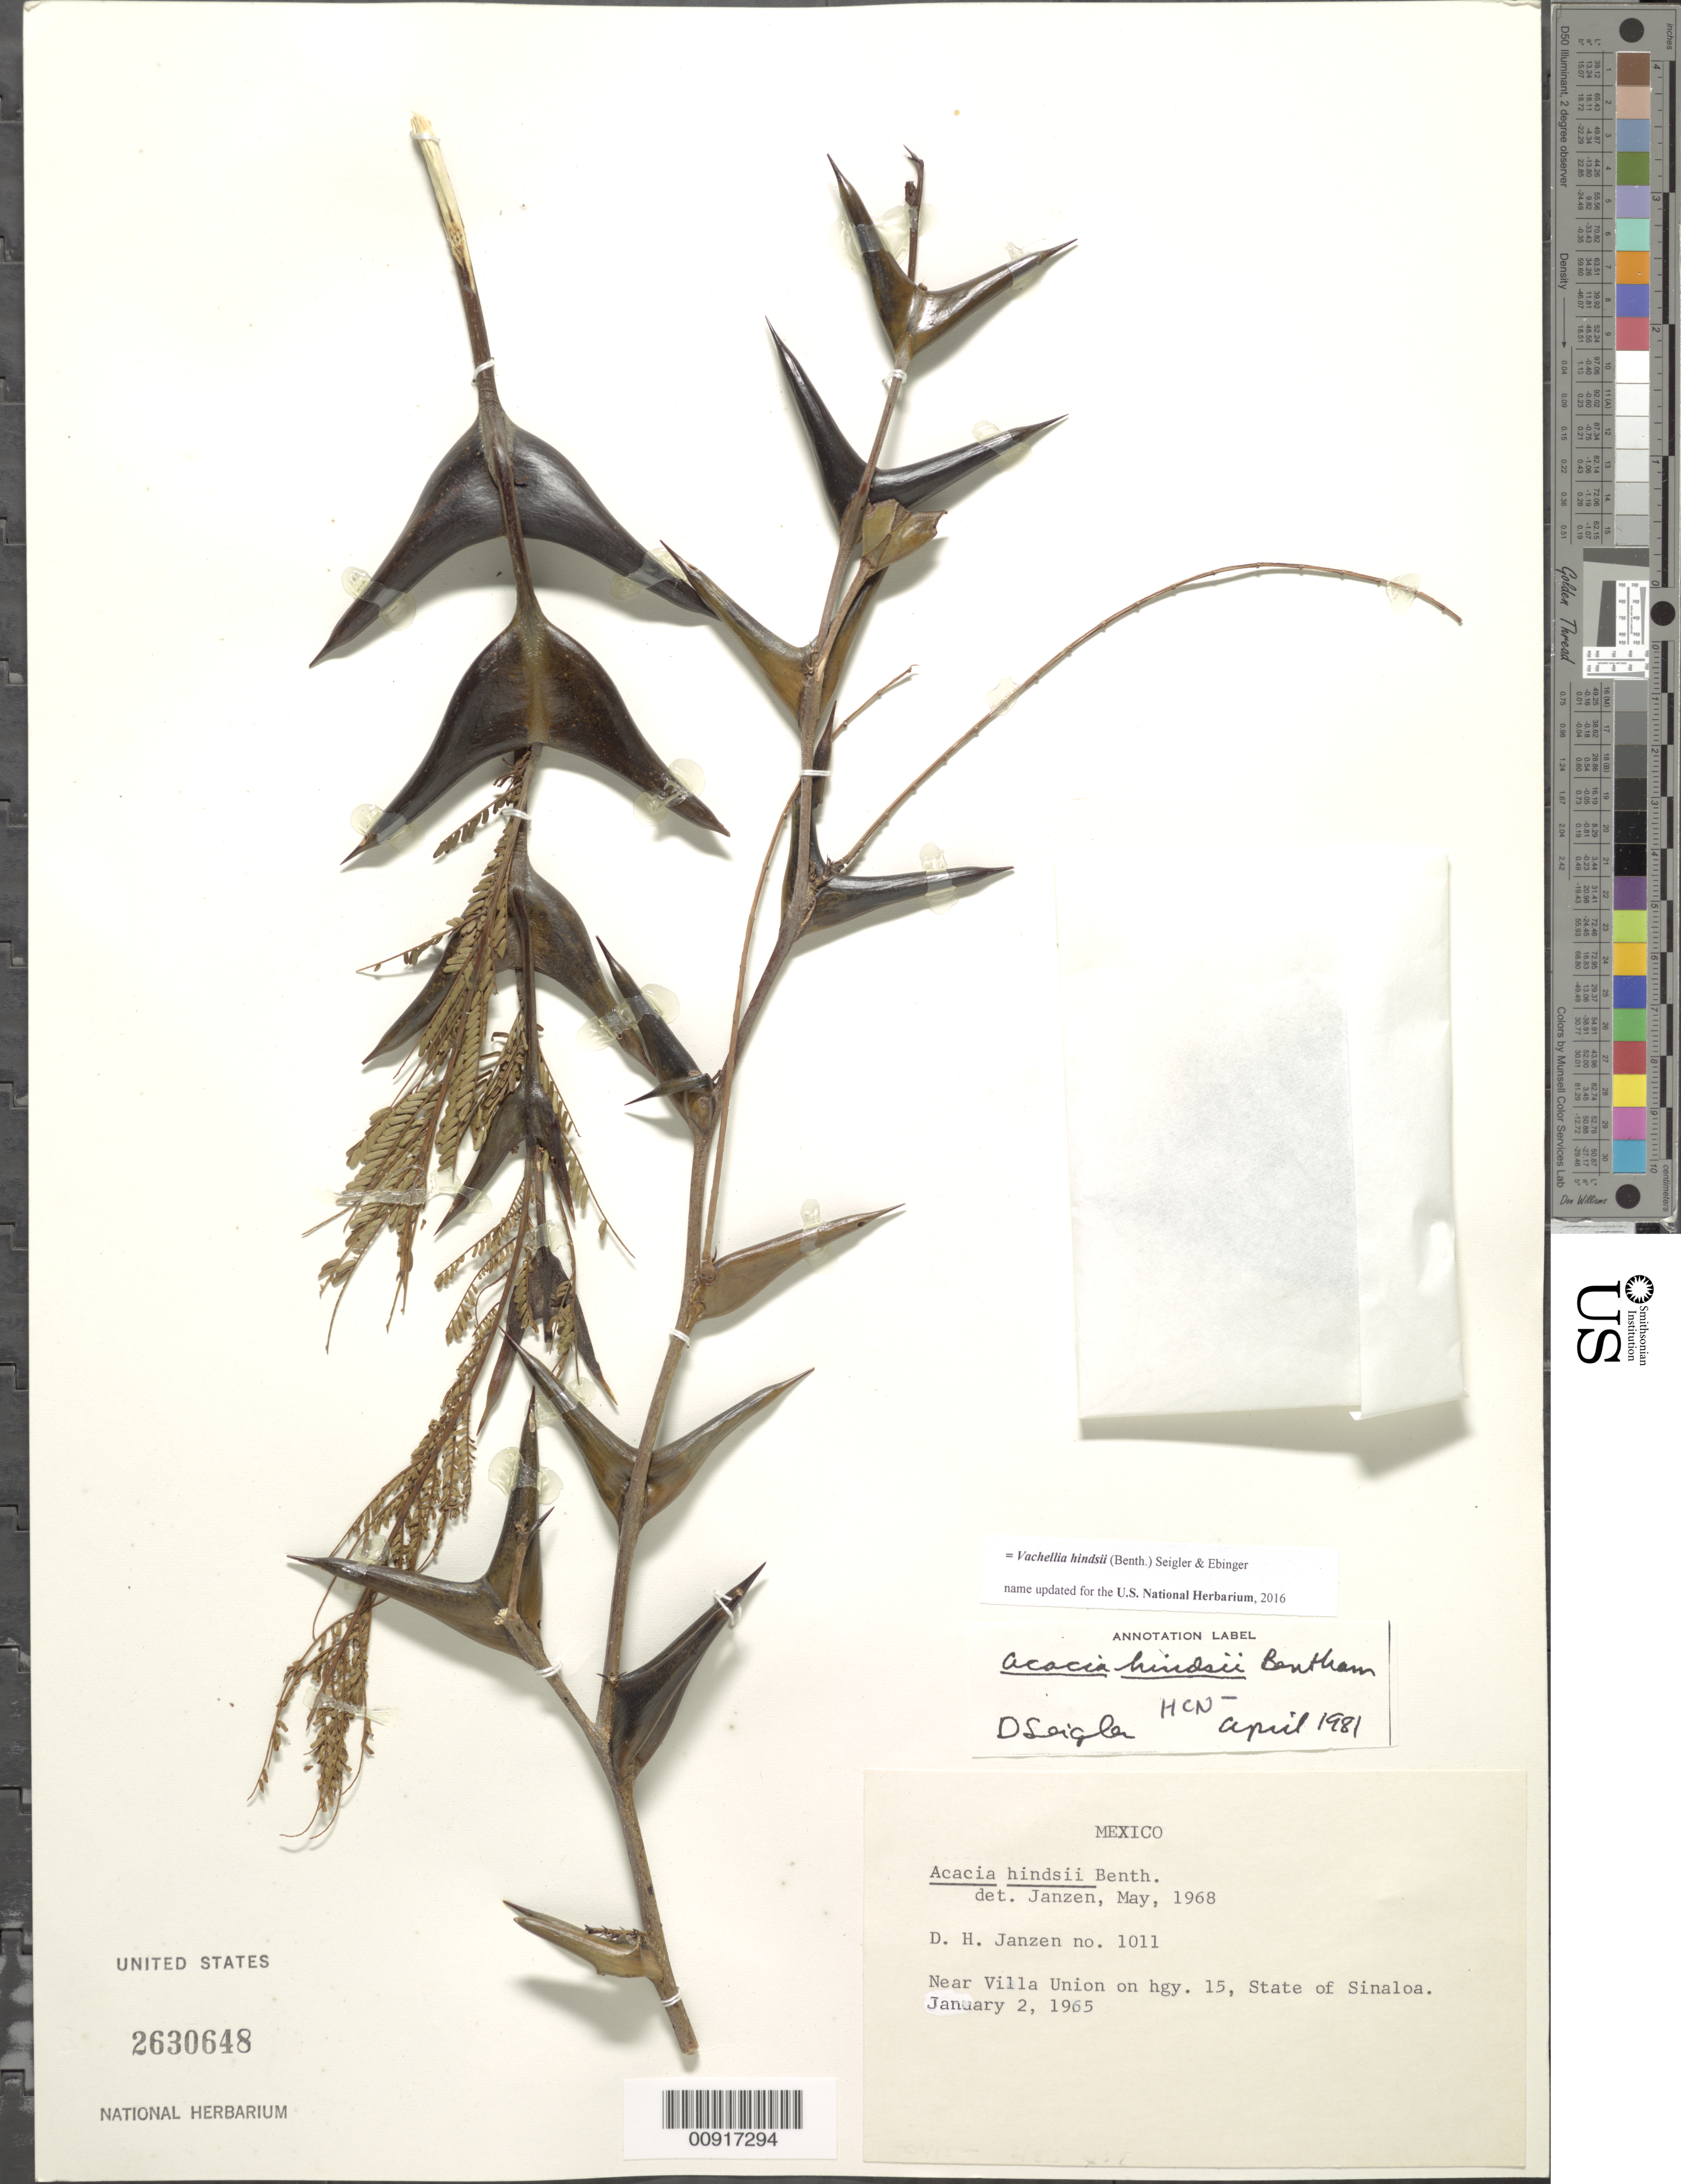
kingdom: Plantae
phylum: Tracheophyta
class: Magnoliopsida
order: Fabales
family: Fabaceae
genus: Vachellia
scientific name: Vachellia hindsii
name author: (Benth.) Seigler & Ebinger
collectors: D. Janzen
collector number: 1011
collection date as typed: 02 Jan 1965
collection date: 1965-01-02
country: Mexico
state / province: Sinaloa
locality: Near Villa Unión on hwy. 15, State of Sinaloa.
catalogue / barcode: US 2630648